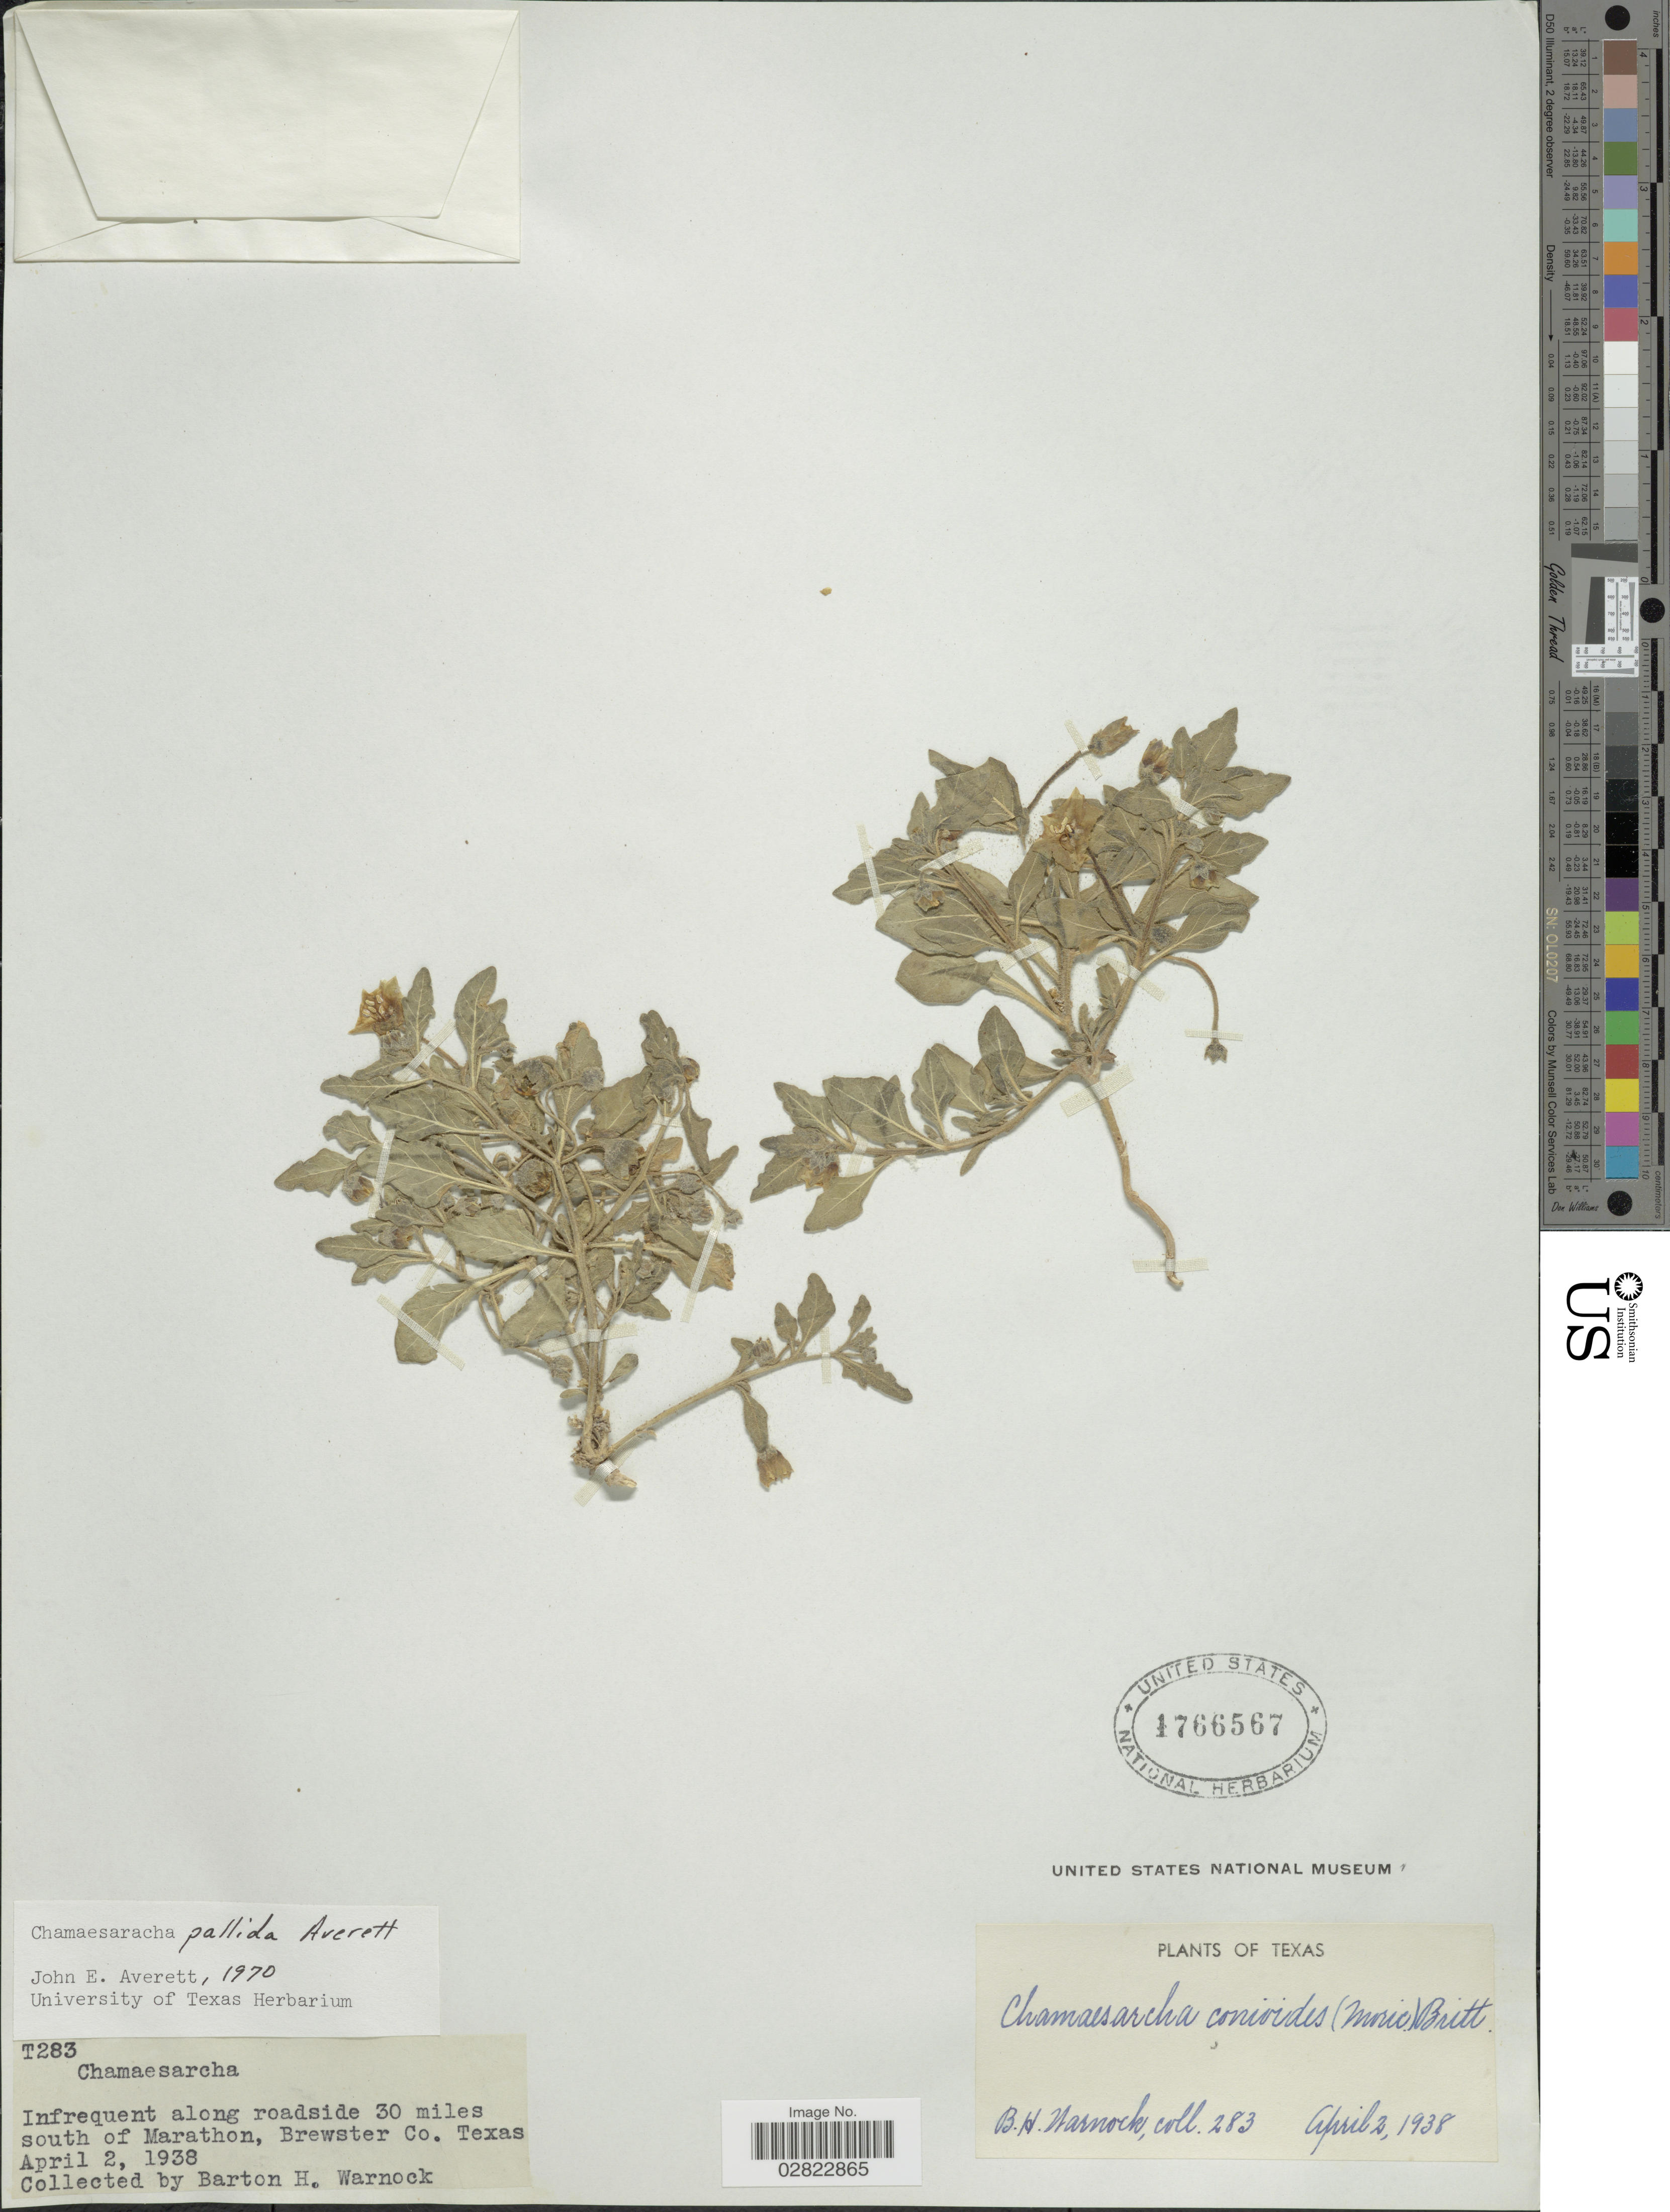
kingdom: Plantae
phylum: Tracheophyta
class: Magnoliopsida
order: Solanales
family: Solanaceae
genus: Chamaesaracha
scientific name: Chamaesaracha pallida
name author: Averett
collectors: B. H. Warnock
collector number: T283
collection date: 1938-04-02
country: United States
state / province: Texas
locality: Infrequent along roadside 30 miles south of Marathon, Brewster Co.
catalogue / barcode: US 1766567